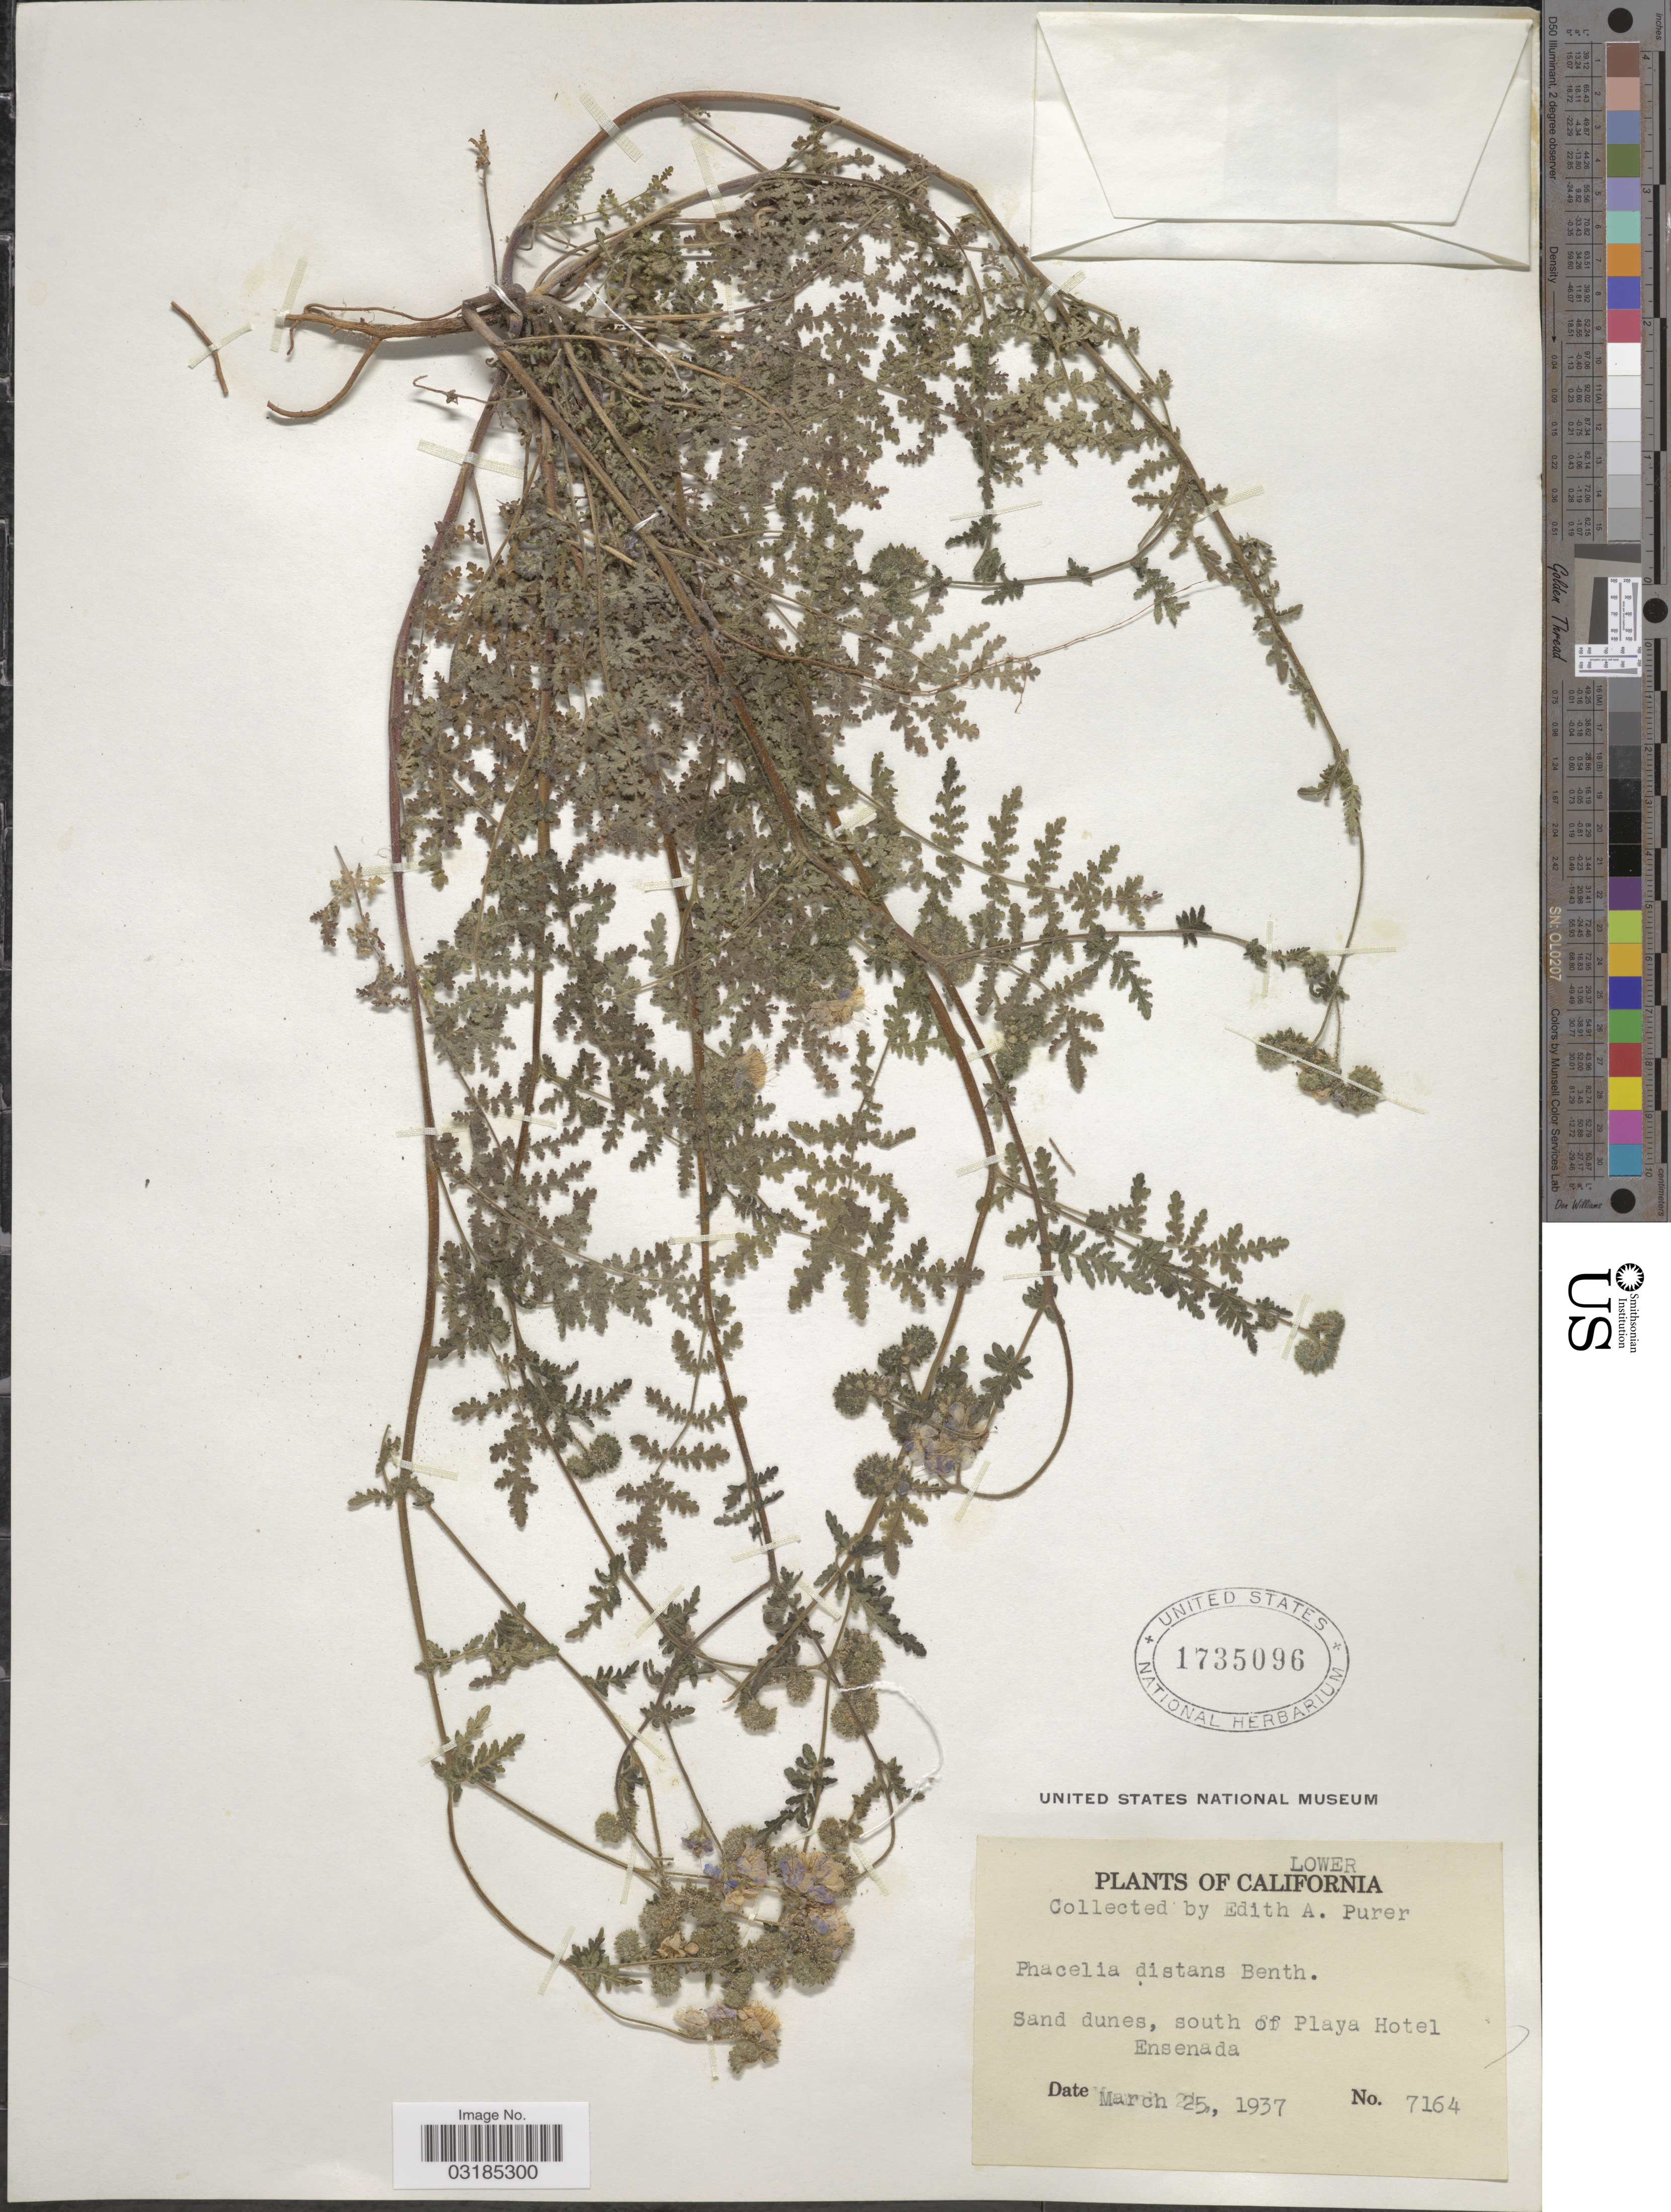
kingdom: Plantae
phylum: Tracheophyta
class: Magnoliopsida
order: Boraginales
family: Hydrophyllaceae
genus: Phacelia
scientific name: Phacelia distans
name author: Benth.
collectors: E. Purer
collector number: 7164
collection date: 1937-03-25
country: Mexico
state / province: Baja California Norte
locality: Lower California. South of Playa Hotel Ensenada.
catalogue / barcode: US 1735096